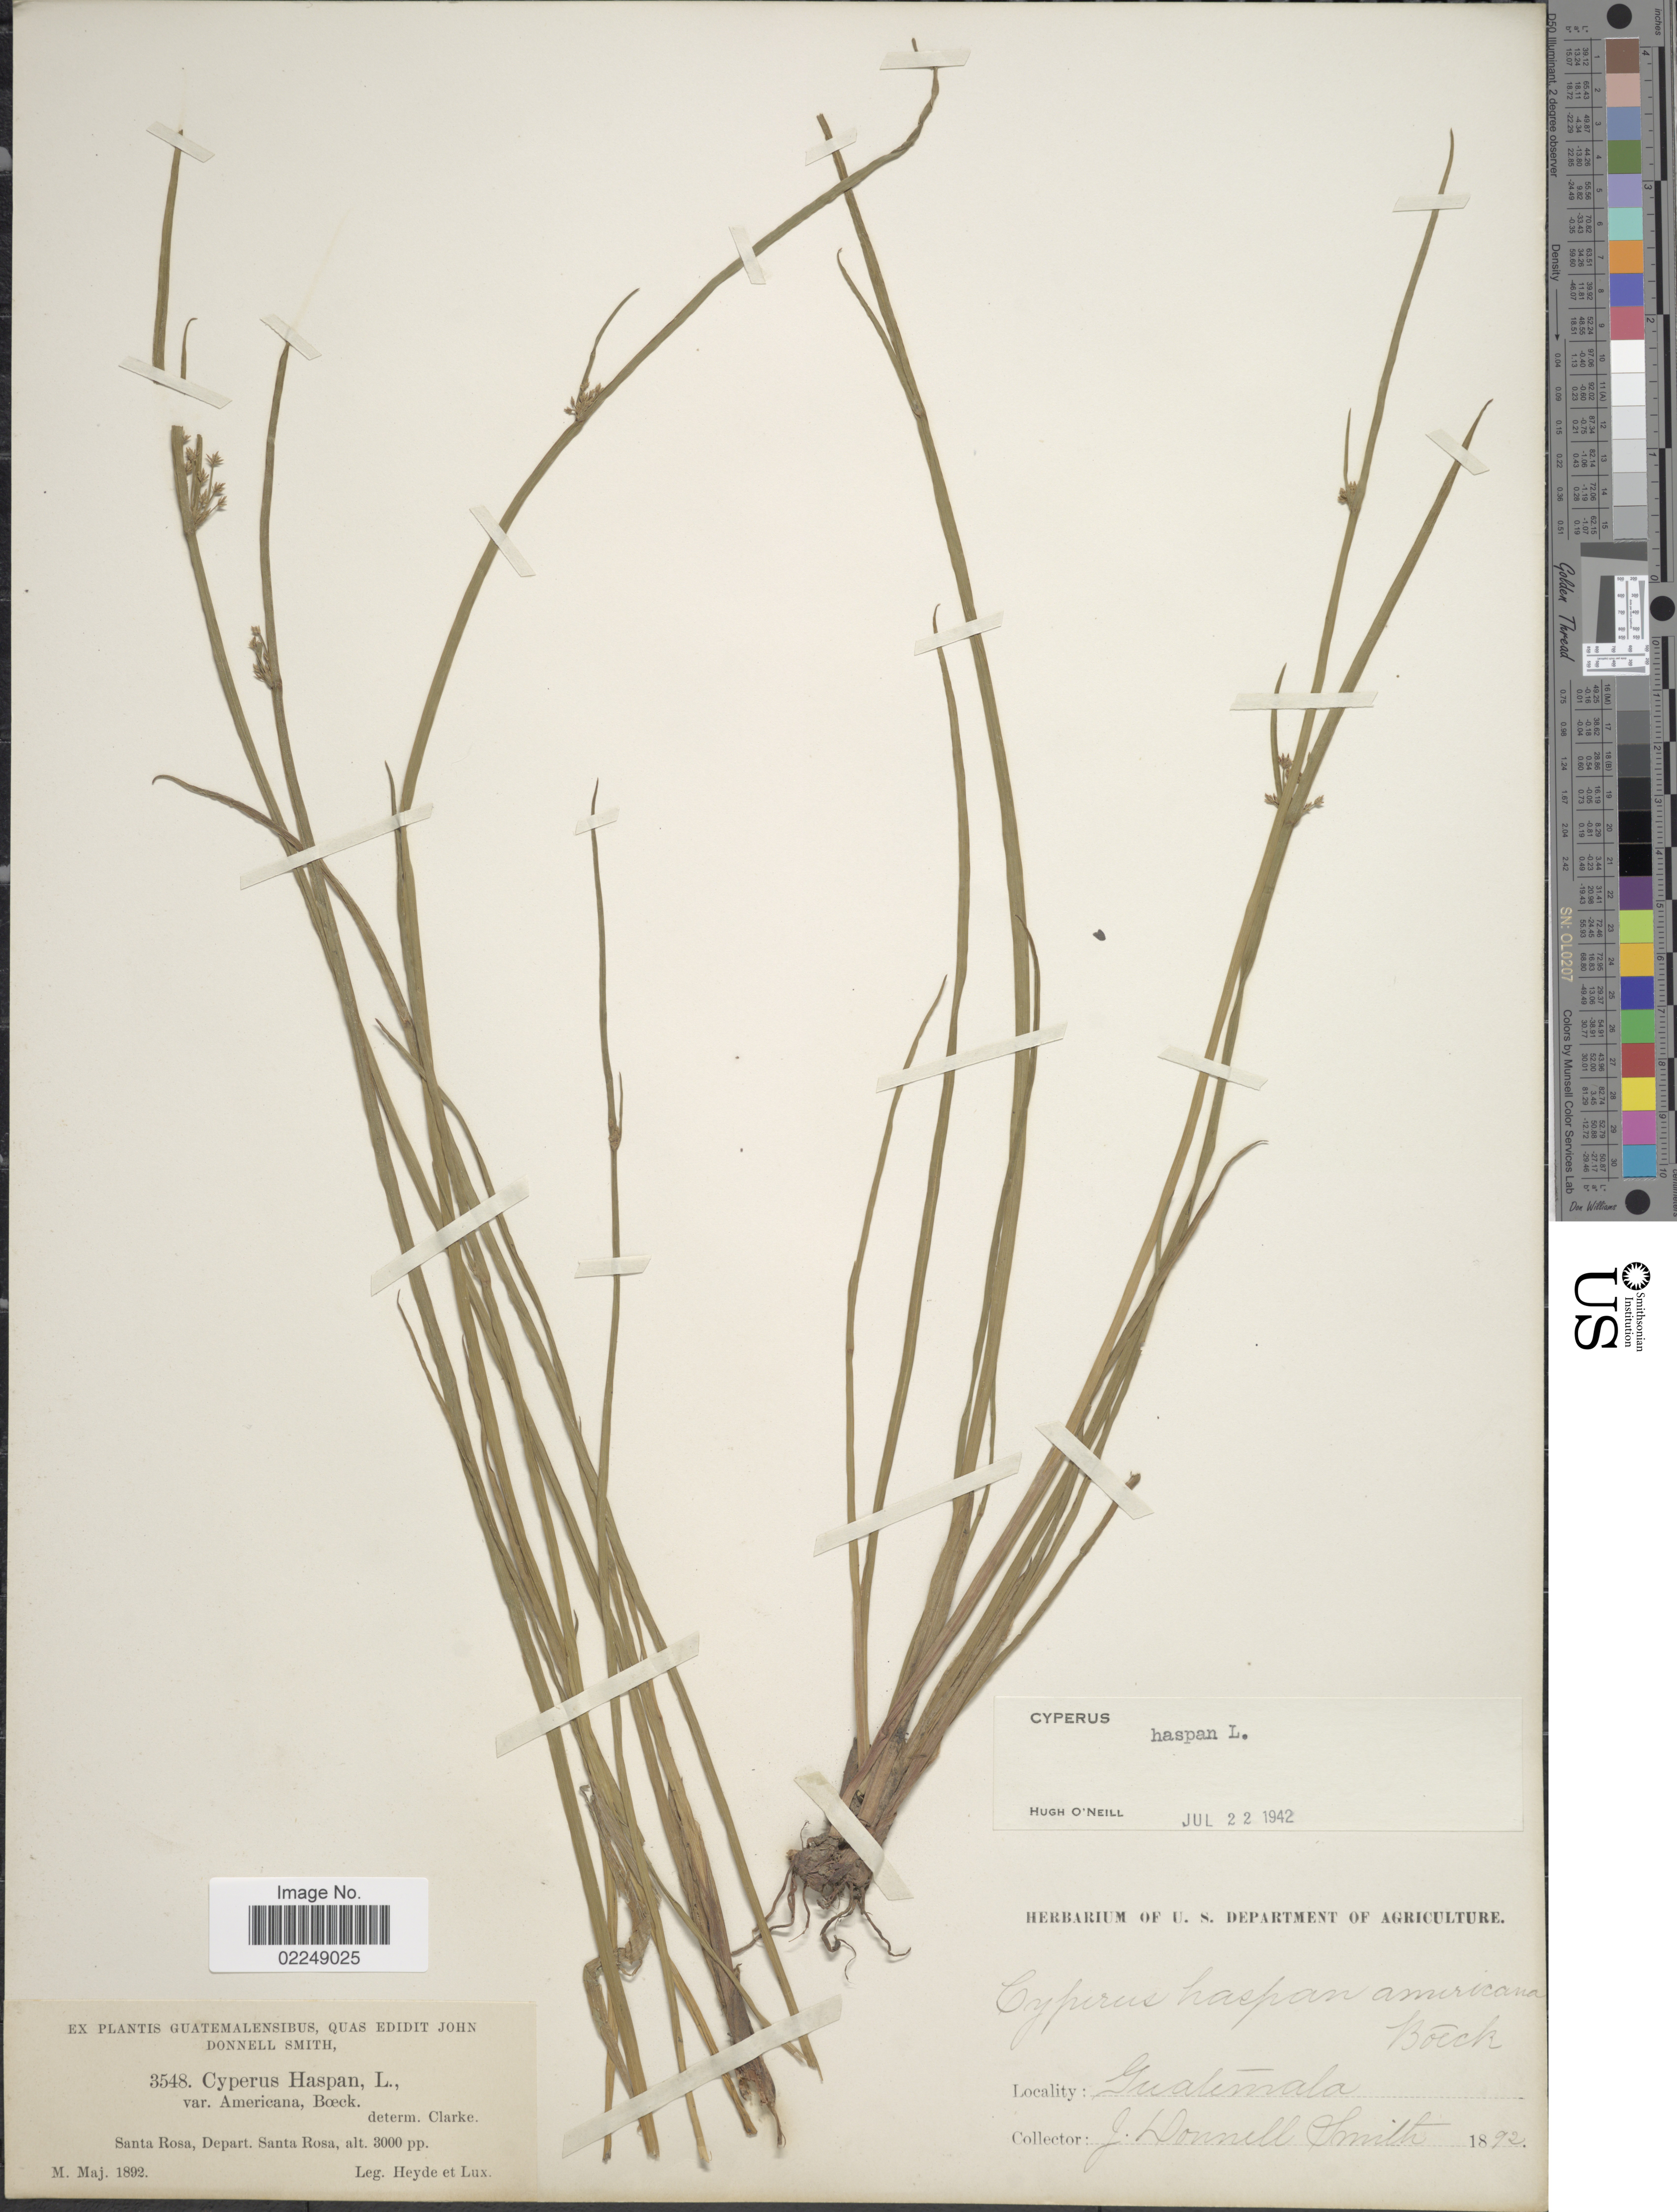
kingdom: Plantae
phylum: Tracheophyta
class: Liliopsida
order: Poales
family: Cyperaceae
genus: Cyperus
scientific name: Cyperus haspan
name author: L.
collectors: Heyde & Lux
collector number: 3548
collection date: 1892-05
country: Guatemala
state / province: Santa Rosa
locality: Santa Rosa, Depart., Santa Rosa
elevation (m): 914